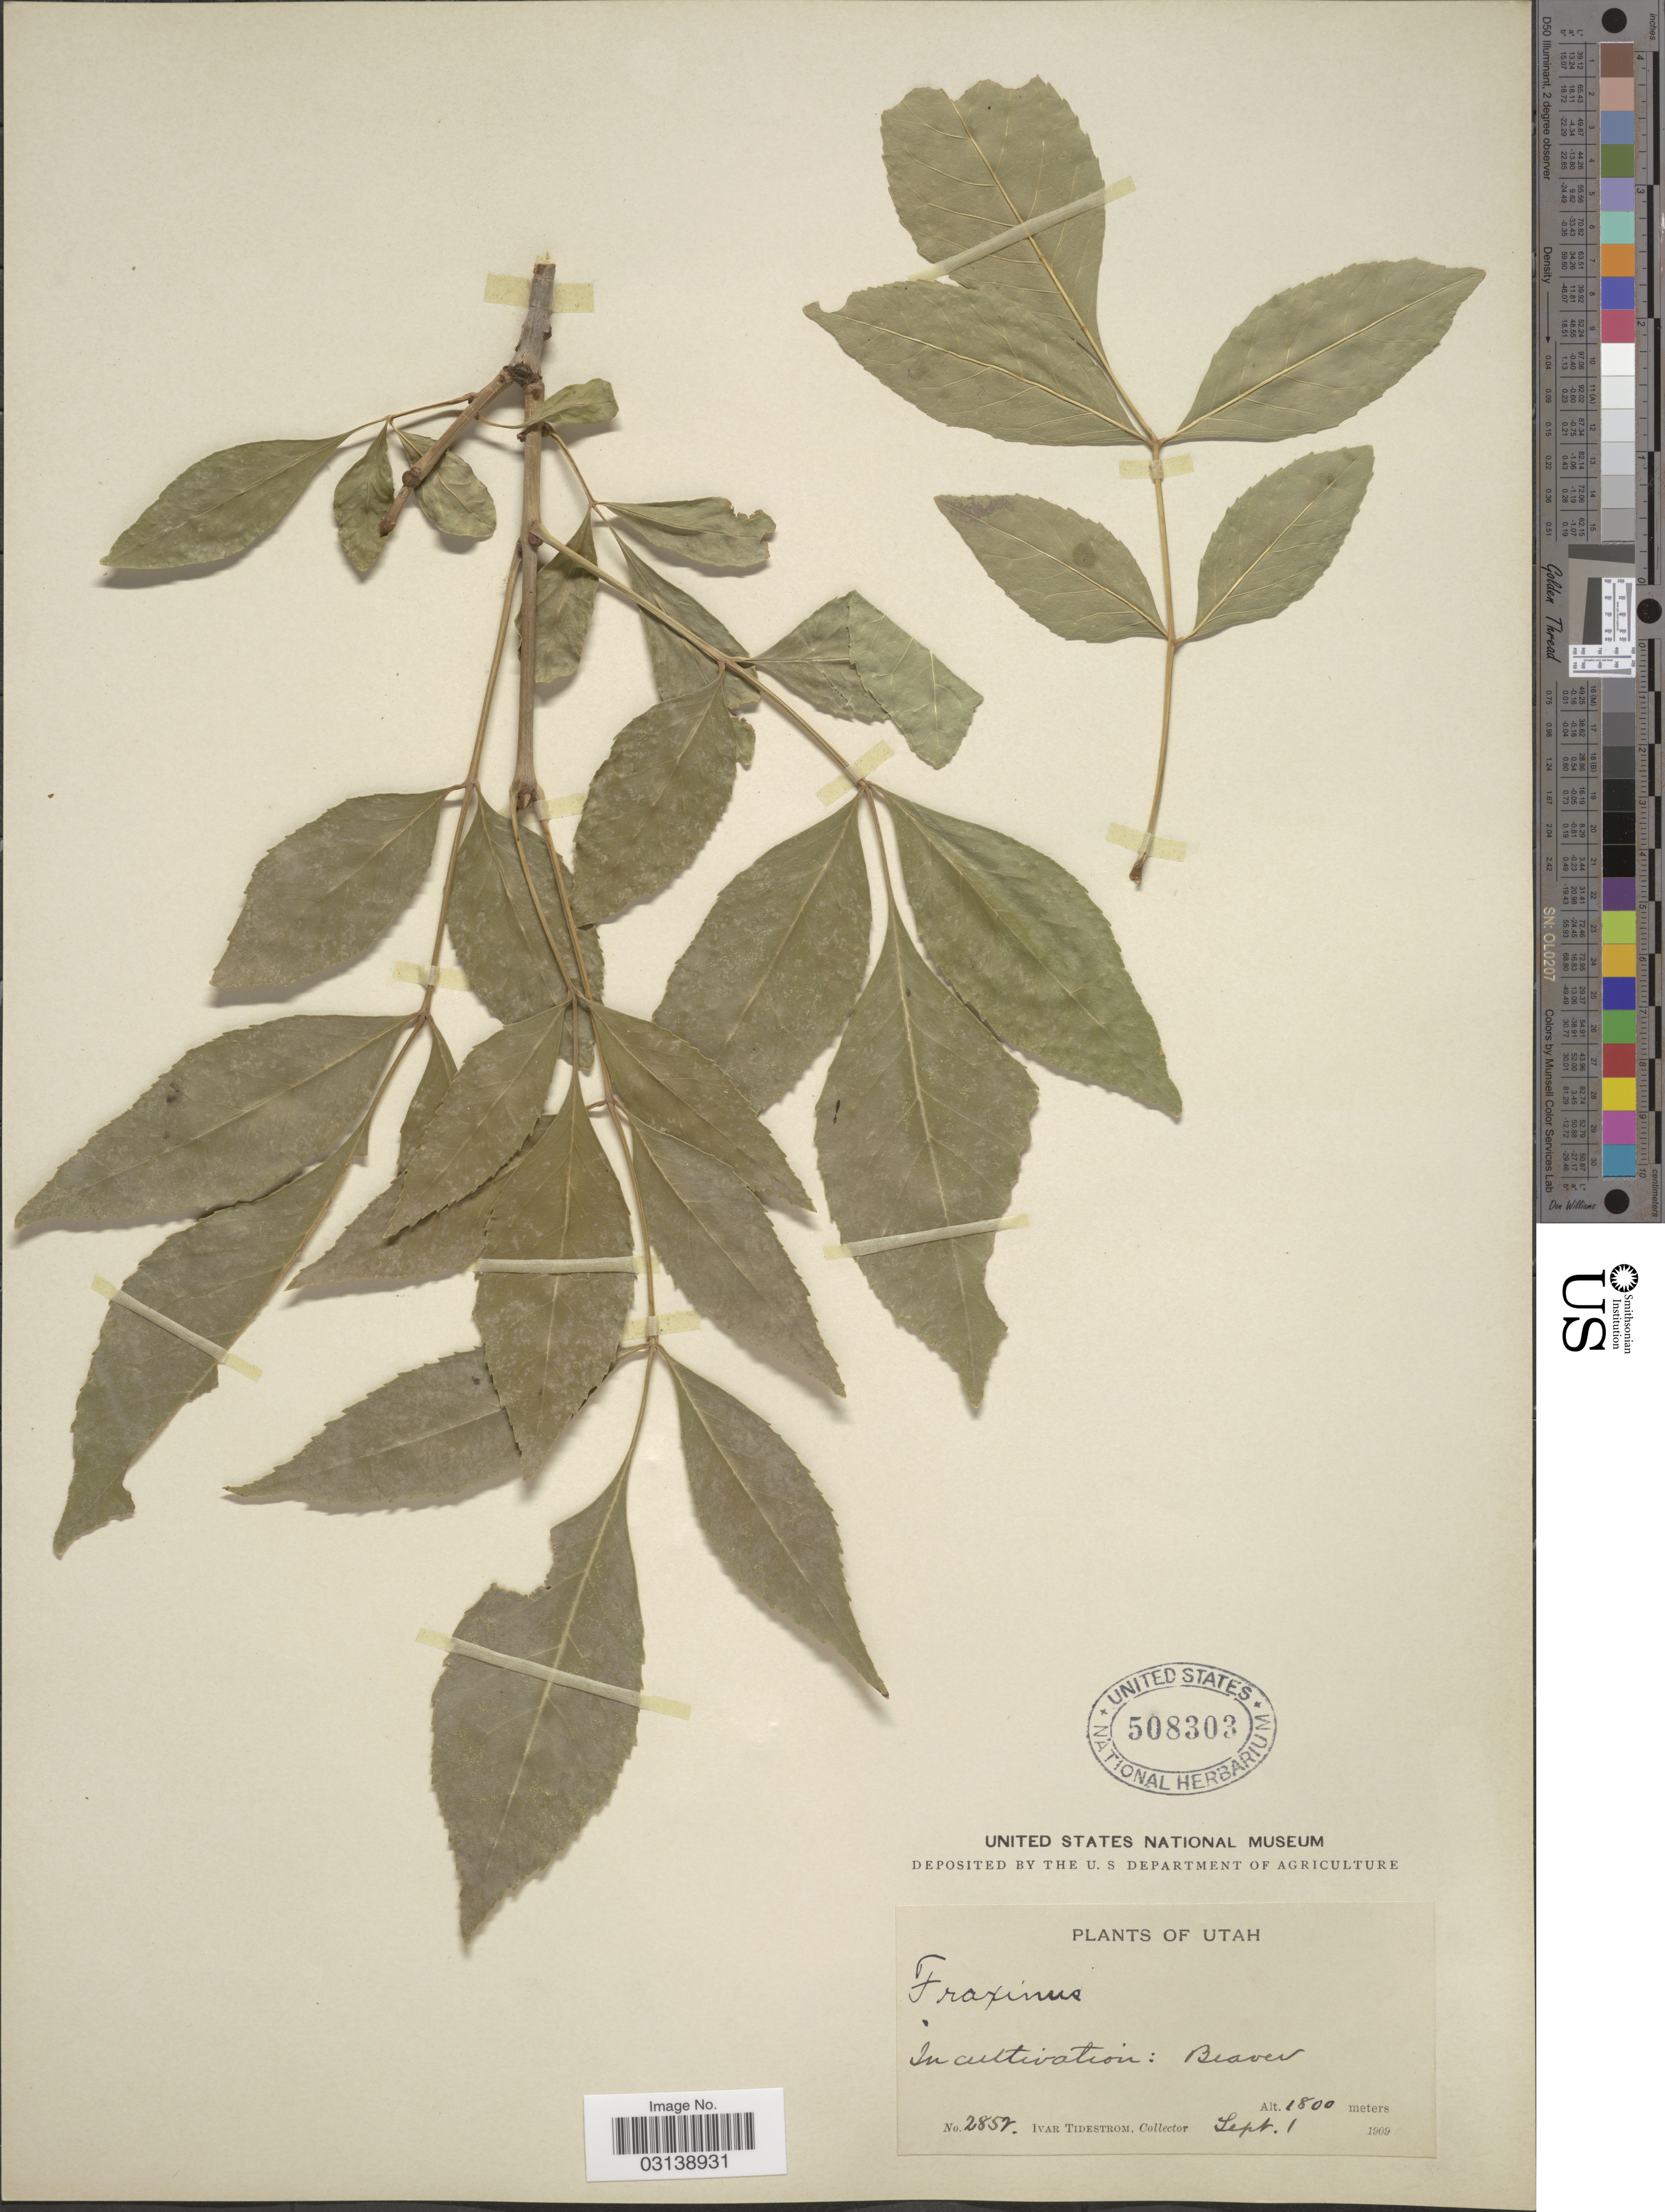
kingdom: Plantae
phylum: Tracheophyta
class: Magnoliopsida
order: Lamiales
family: Oleaceae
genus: Fraxinus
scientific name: Fraxinus pennsylvanica var. campestris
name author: (Britton) F.C. Gates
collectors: I. F. Tidestrom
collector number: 2852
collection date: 1909-09-01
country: United States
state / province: Utah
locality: Beaver.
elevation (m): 1800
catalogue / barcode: US 508303